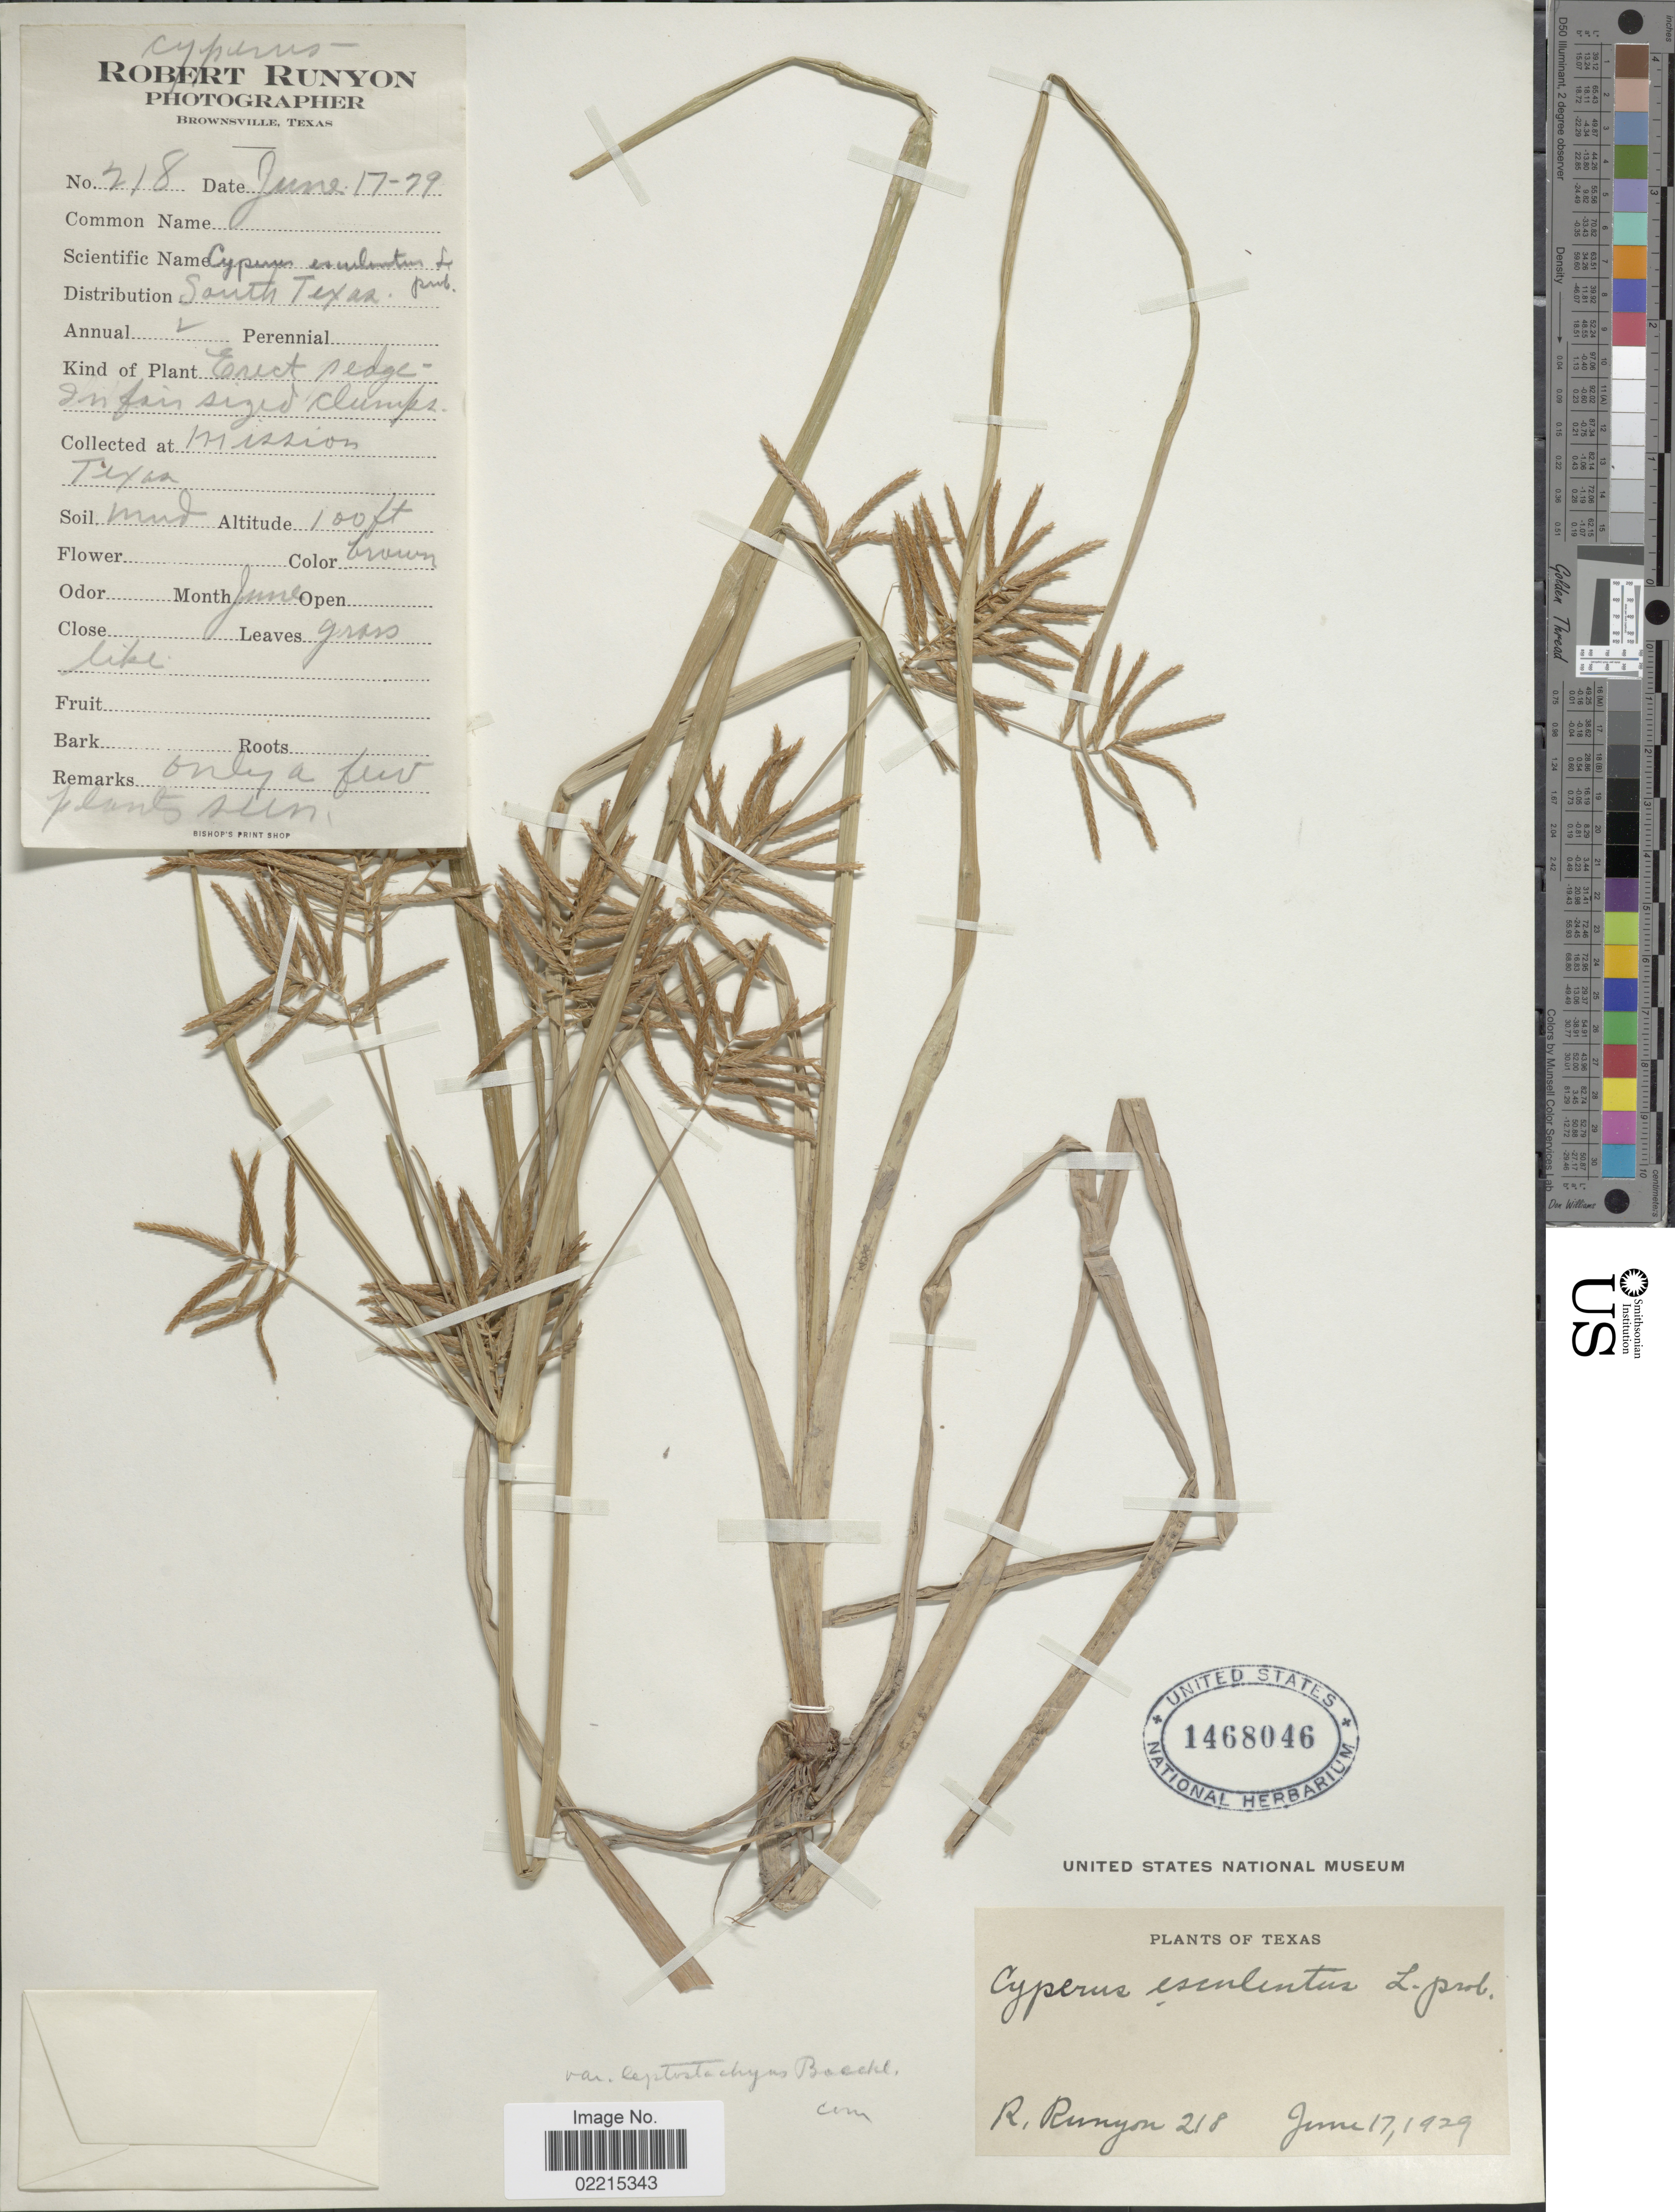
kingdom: Plantae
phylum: Tracheophyta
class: Liliopsida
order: Poales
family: Cyperaceae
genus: Cyperus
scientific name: Cyperus esculentus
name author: L.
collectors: R. Runyon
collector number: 218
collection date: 1929-06-17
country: United States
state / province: Texas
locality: South Texas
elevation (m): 30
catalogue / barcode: US 1468046